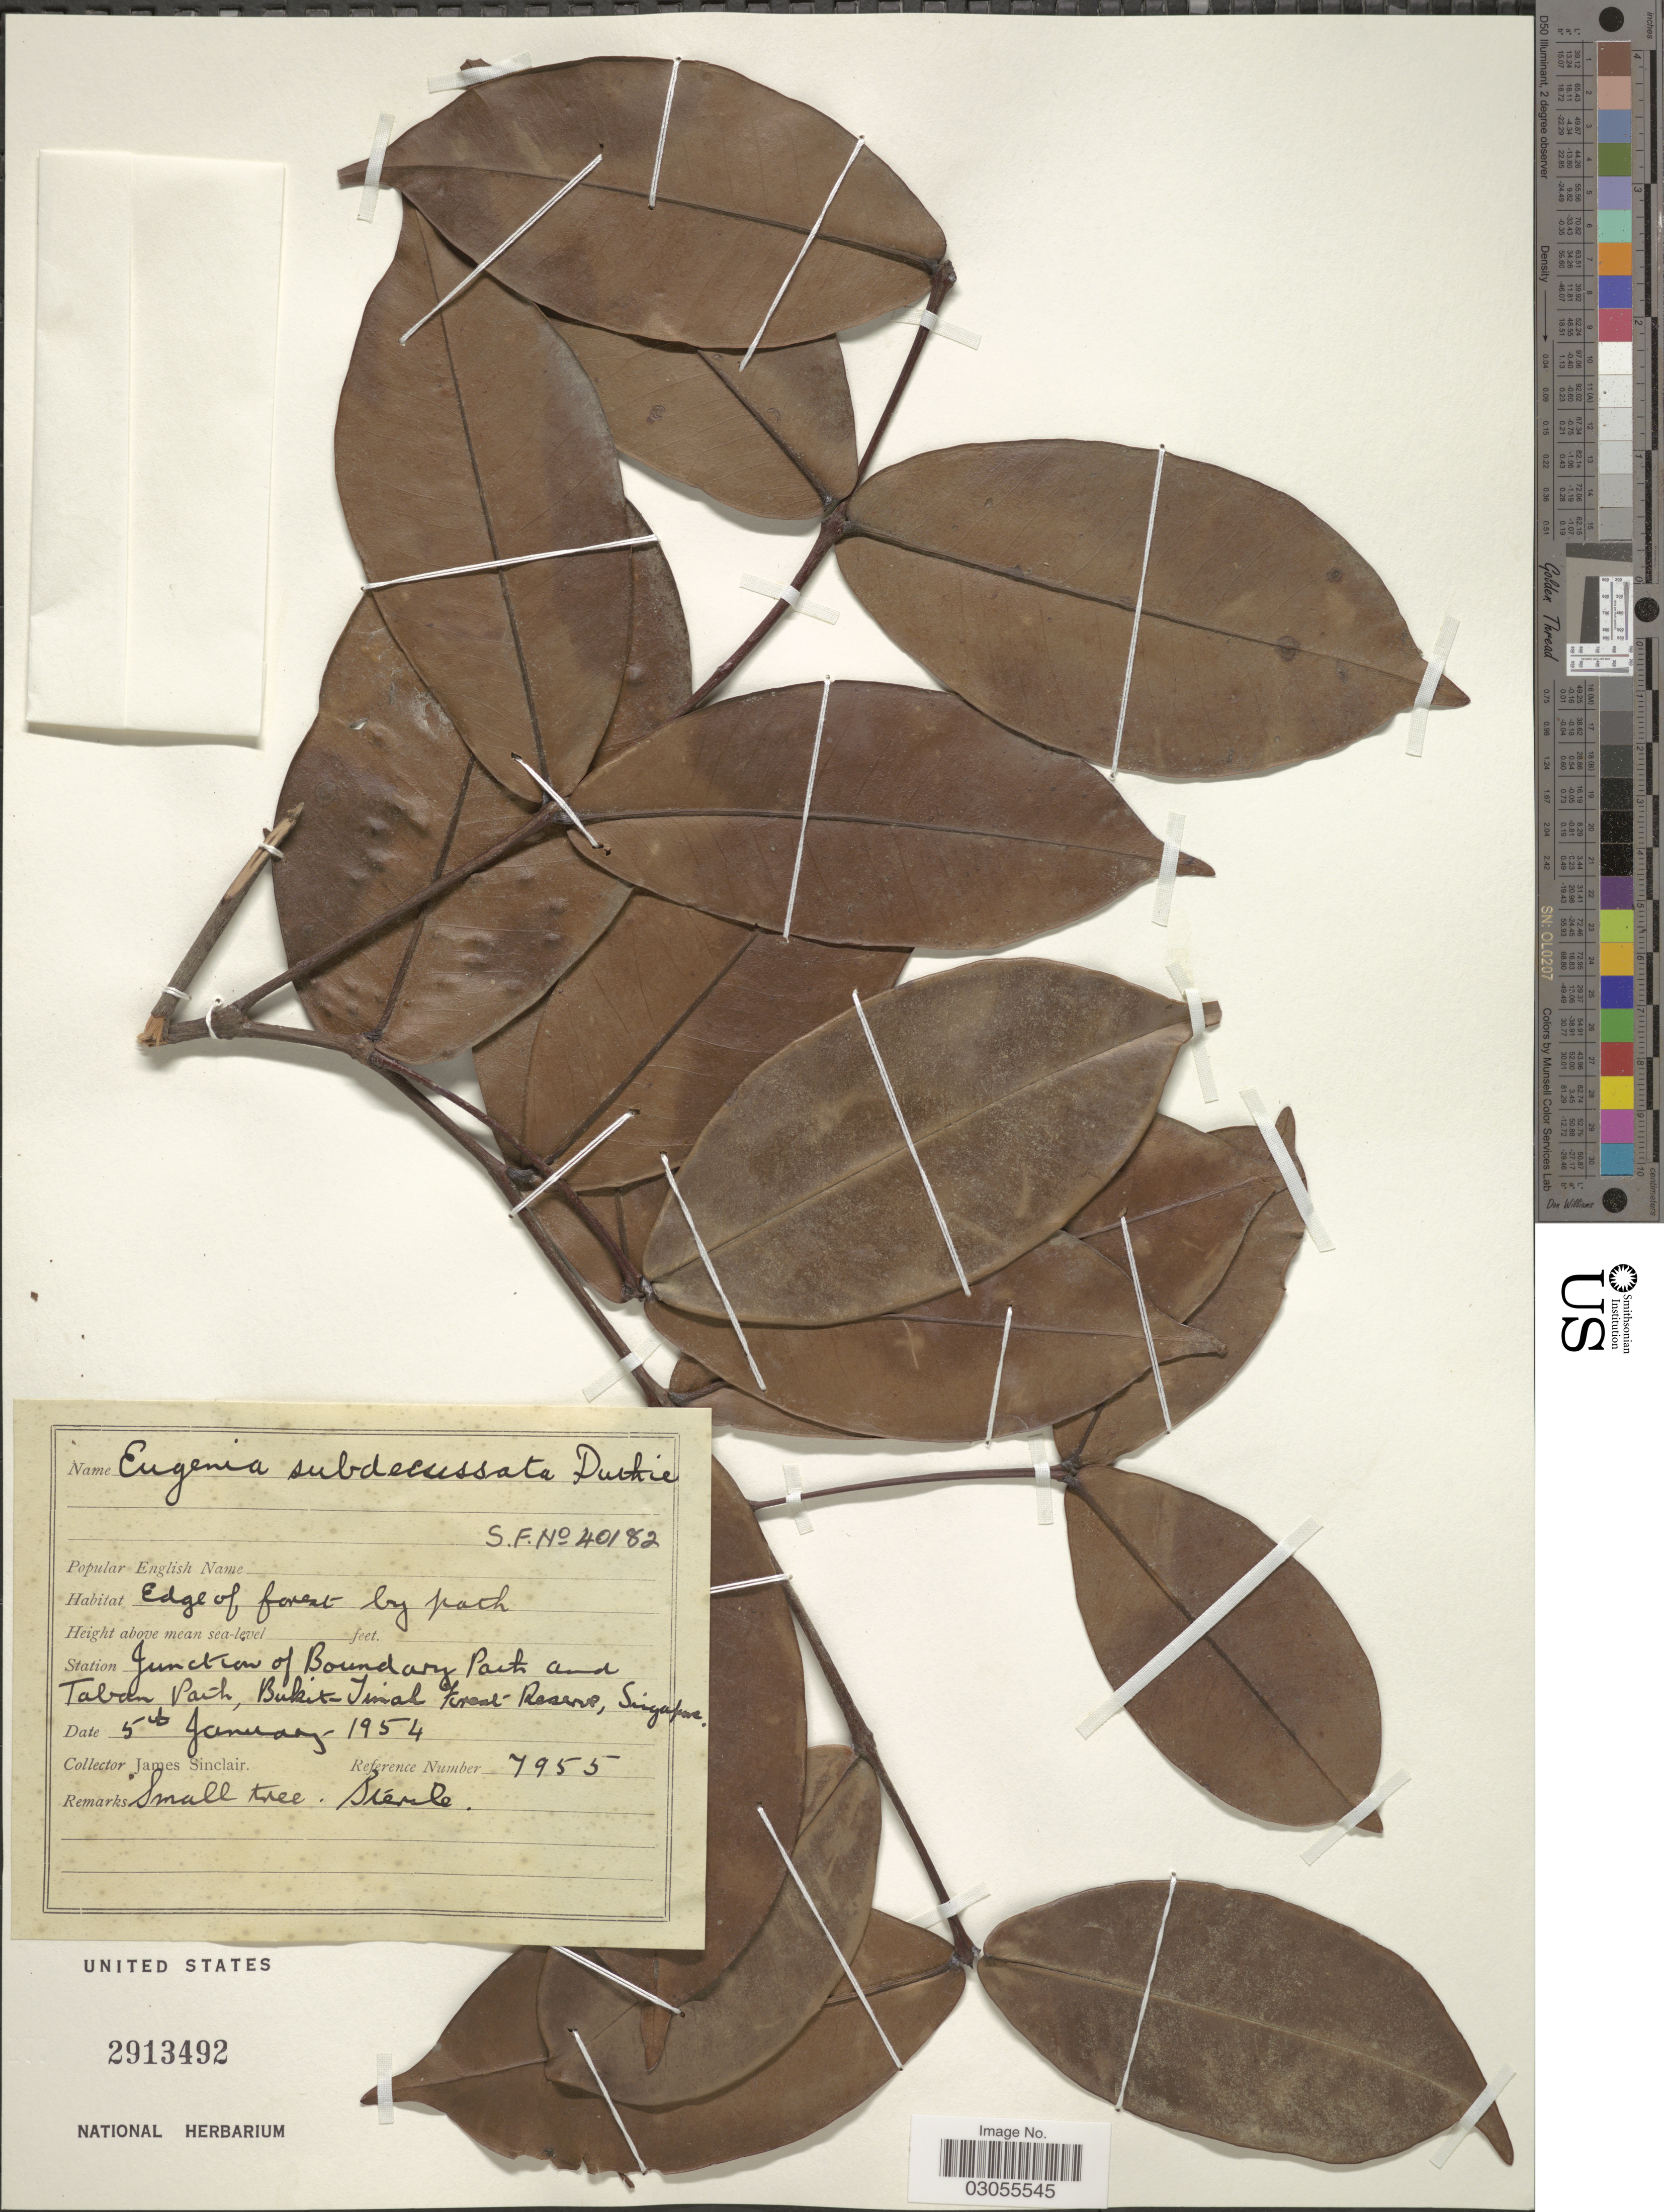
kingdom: Plantae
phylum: Tracheophyta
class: Magnoliopsida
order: Myrtales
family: Myrtaceae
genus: Syzygium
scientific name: Syzygium subdecussatum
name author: (Duthie) I.M. Turner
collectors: J. Sinclair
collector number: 7955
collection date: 1954-01-05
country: Singapore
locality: Junction of Boundary Path and Taban Path, Bukit - Timah Forest Reserve.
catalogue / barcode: US 2913492